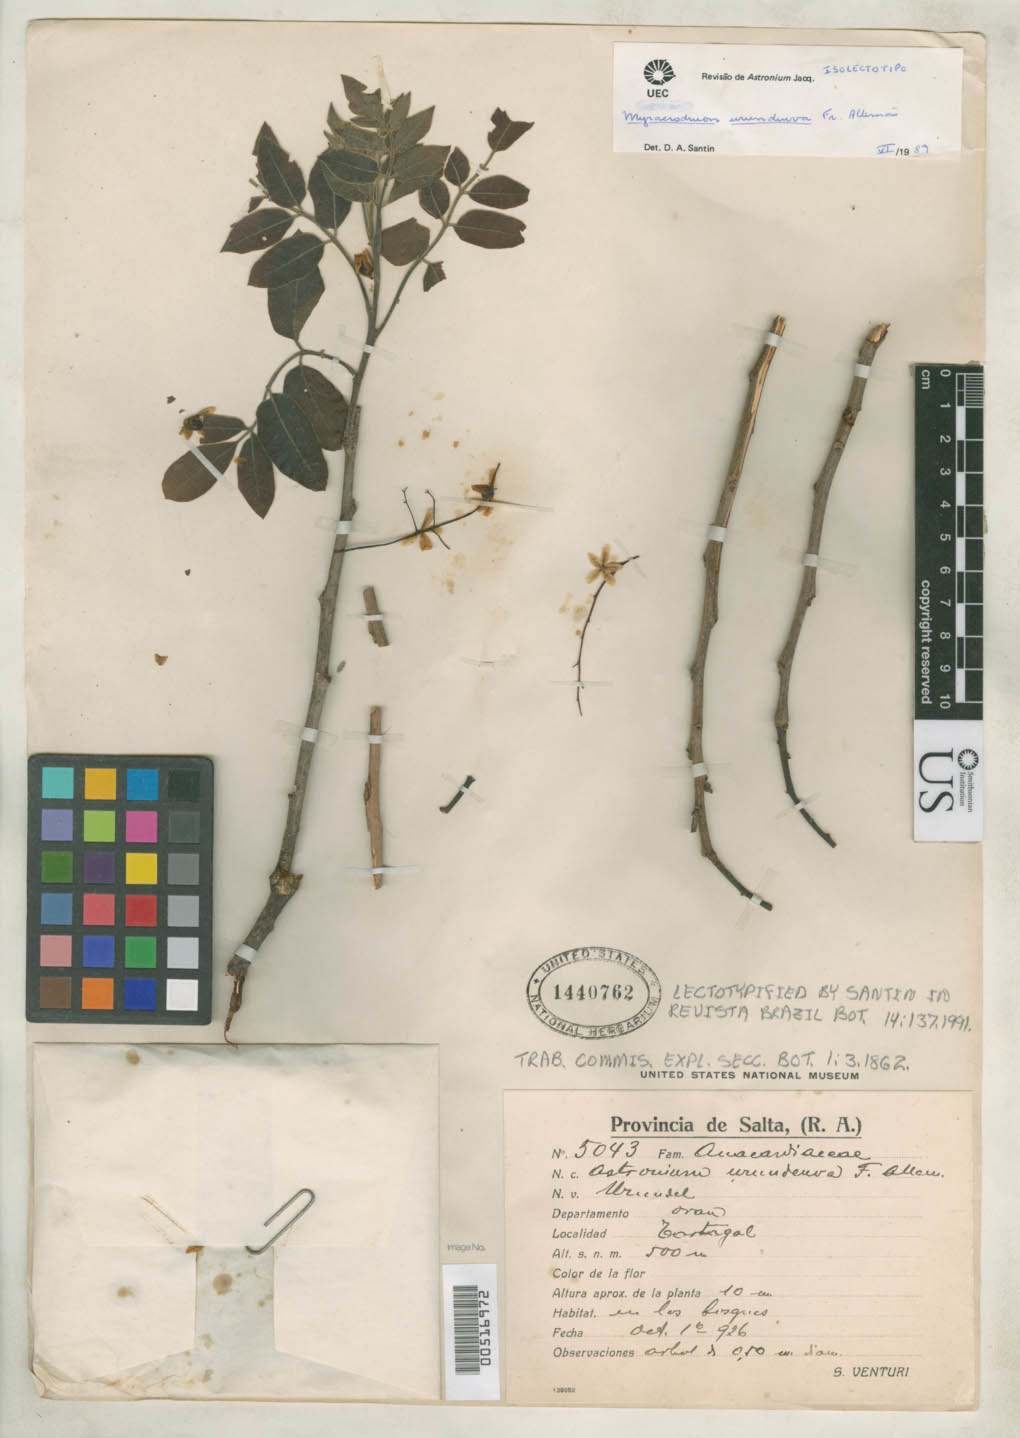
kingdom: Plantae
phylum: Tracheophyta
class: Magnoliopsida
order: Sapindales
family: Anacardiaceae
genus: Myracrodruon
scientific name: Myracrodruon urundeuva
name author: Allemão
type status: Isolectotype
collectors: S. Venturi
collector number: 5043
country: Argentina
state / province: Salta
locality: Cartagal.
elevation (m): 500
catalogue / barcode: US 1440762